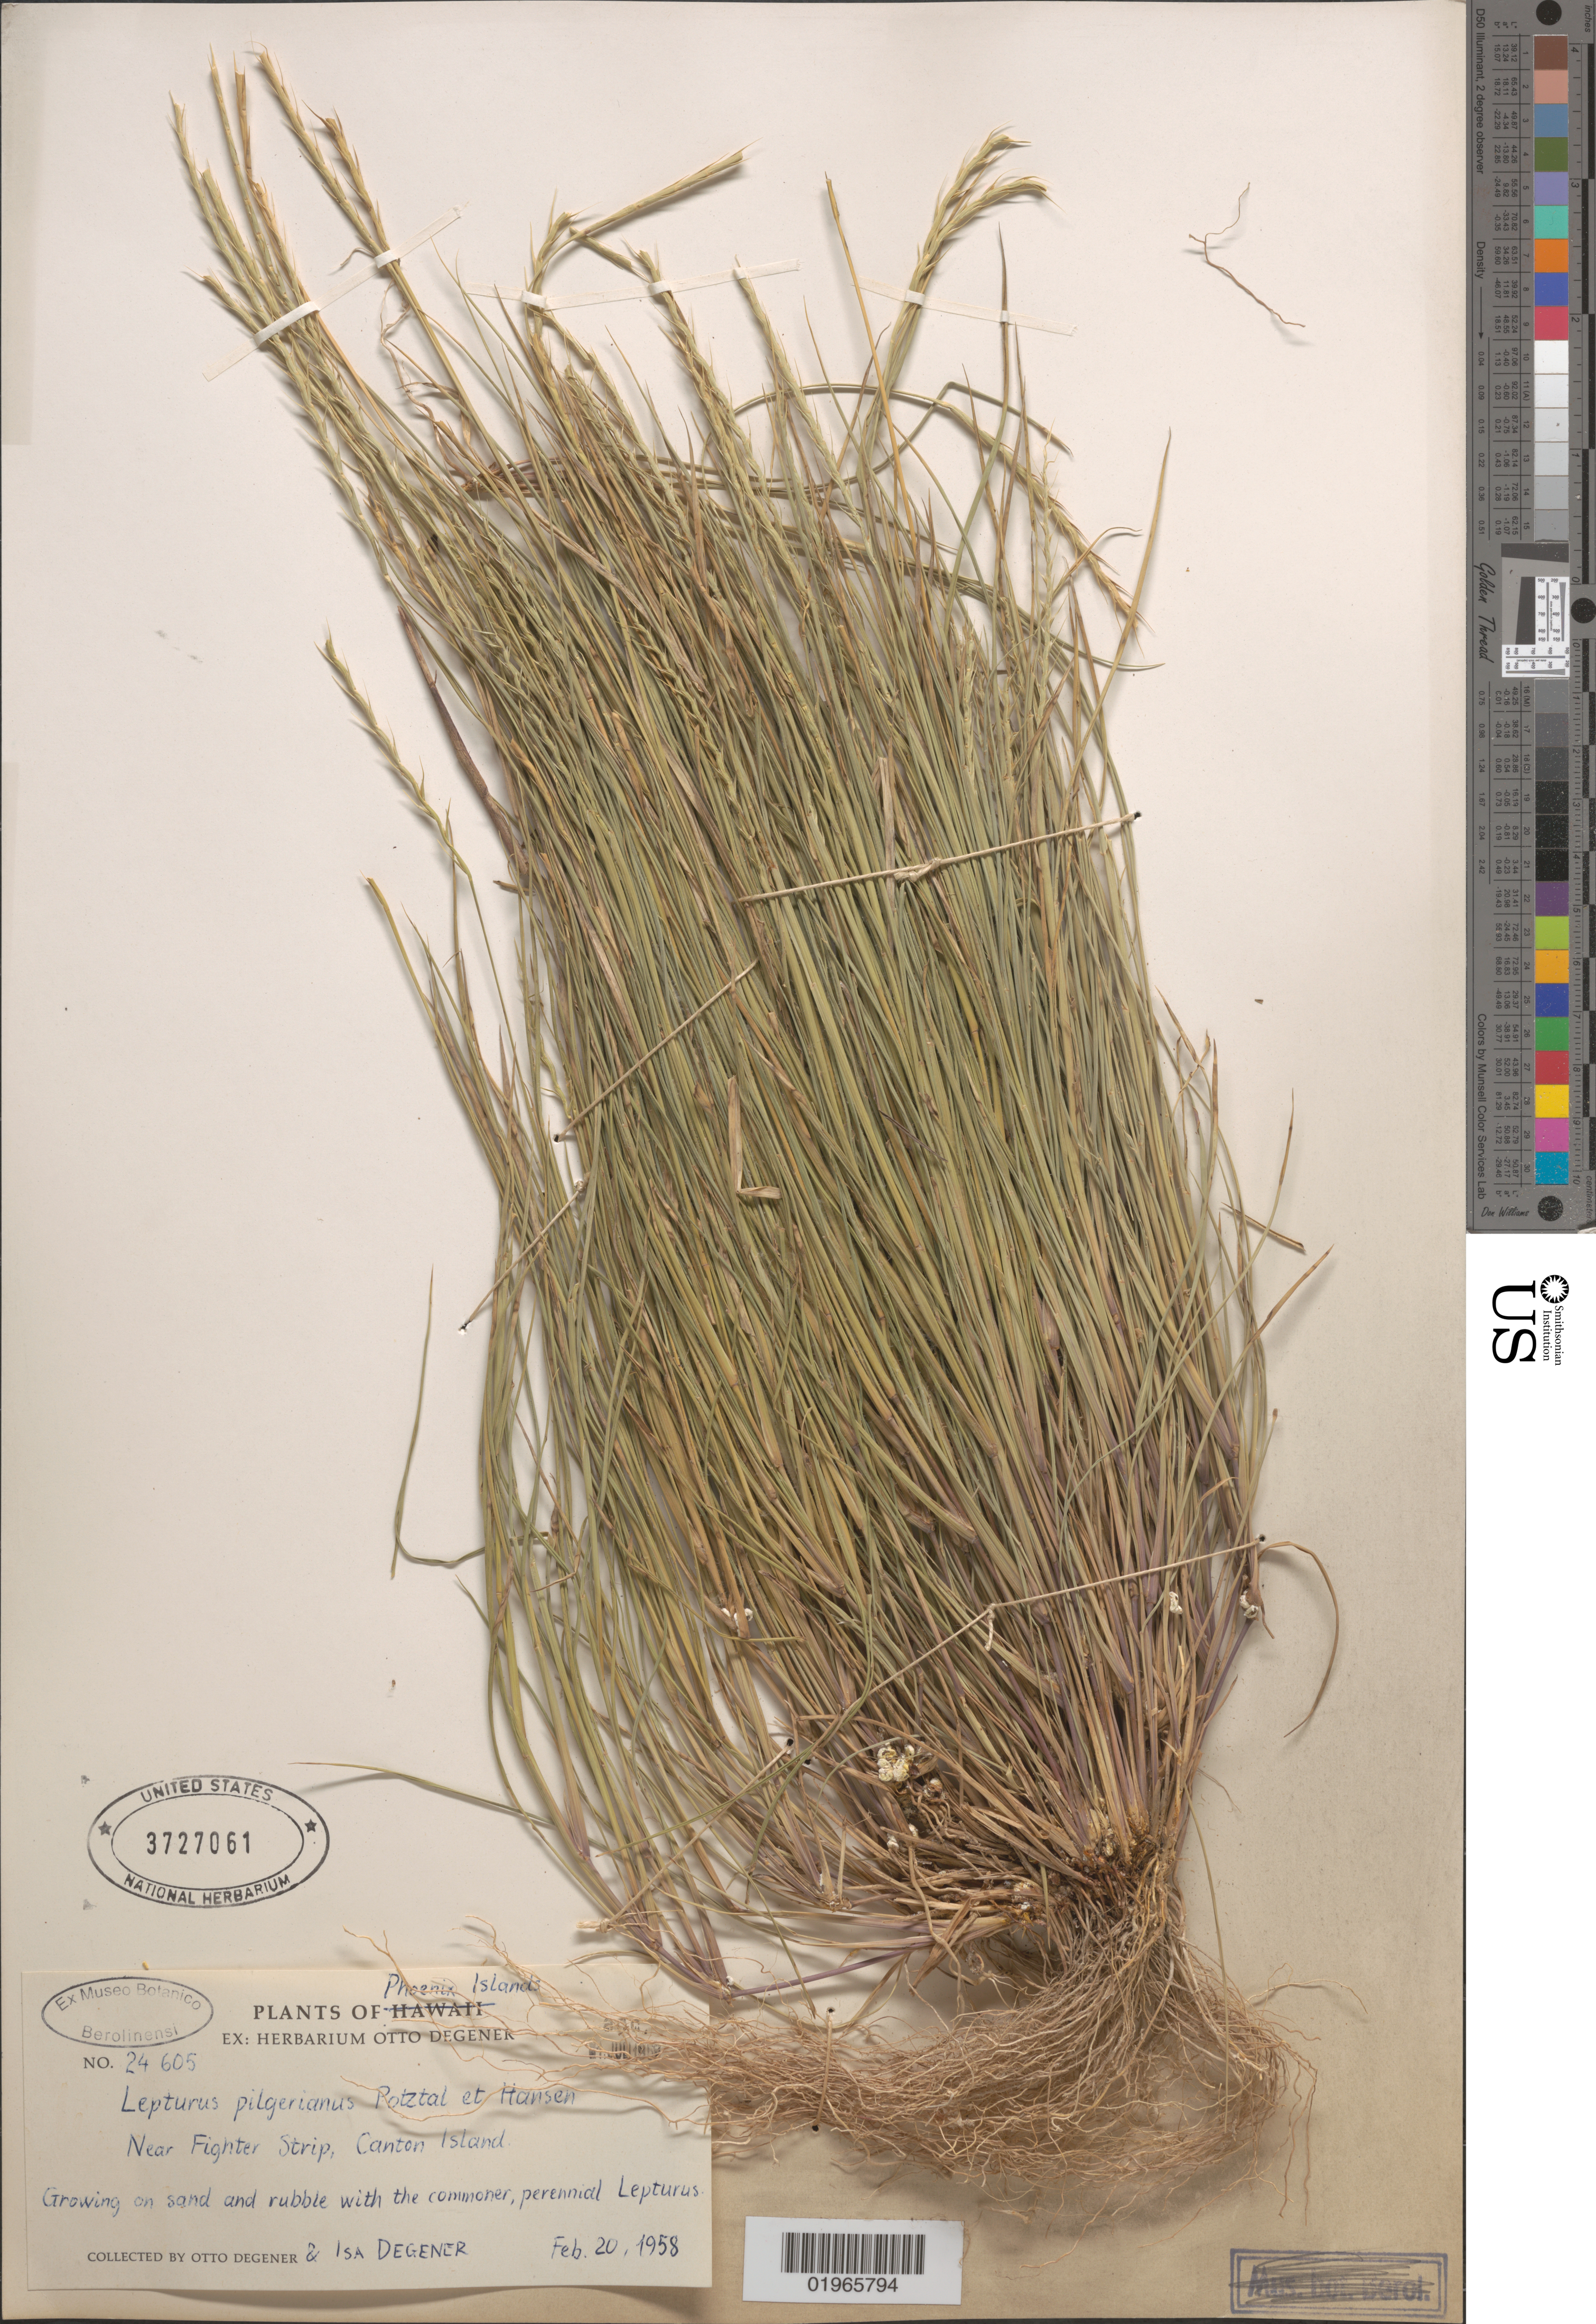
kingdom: Plantae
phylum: Tracheophyta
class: Liliopsida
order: Poales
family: Poaceae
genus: Lepturus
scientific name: Lepturus pilgerianus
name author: Hansen & Potztal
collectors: O. Degener & I. Degener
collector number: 24605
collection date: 1958-02-20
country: Kiribati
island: Kanton [Canton] Atoll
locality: Near Fighter Strip, Canton Island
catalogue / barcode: US 3727061